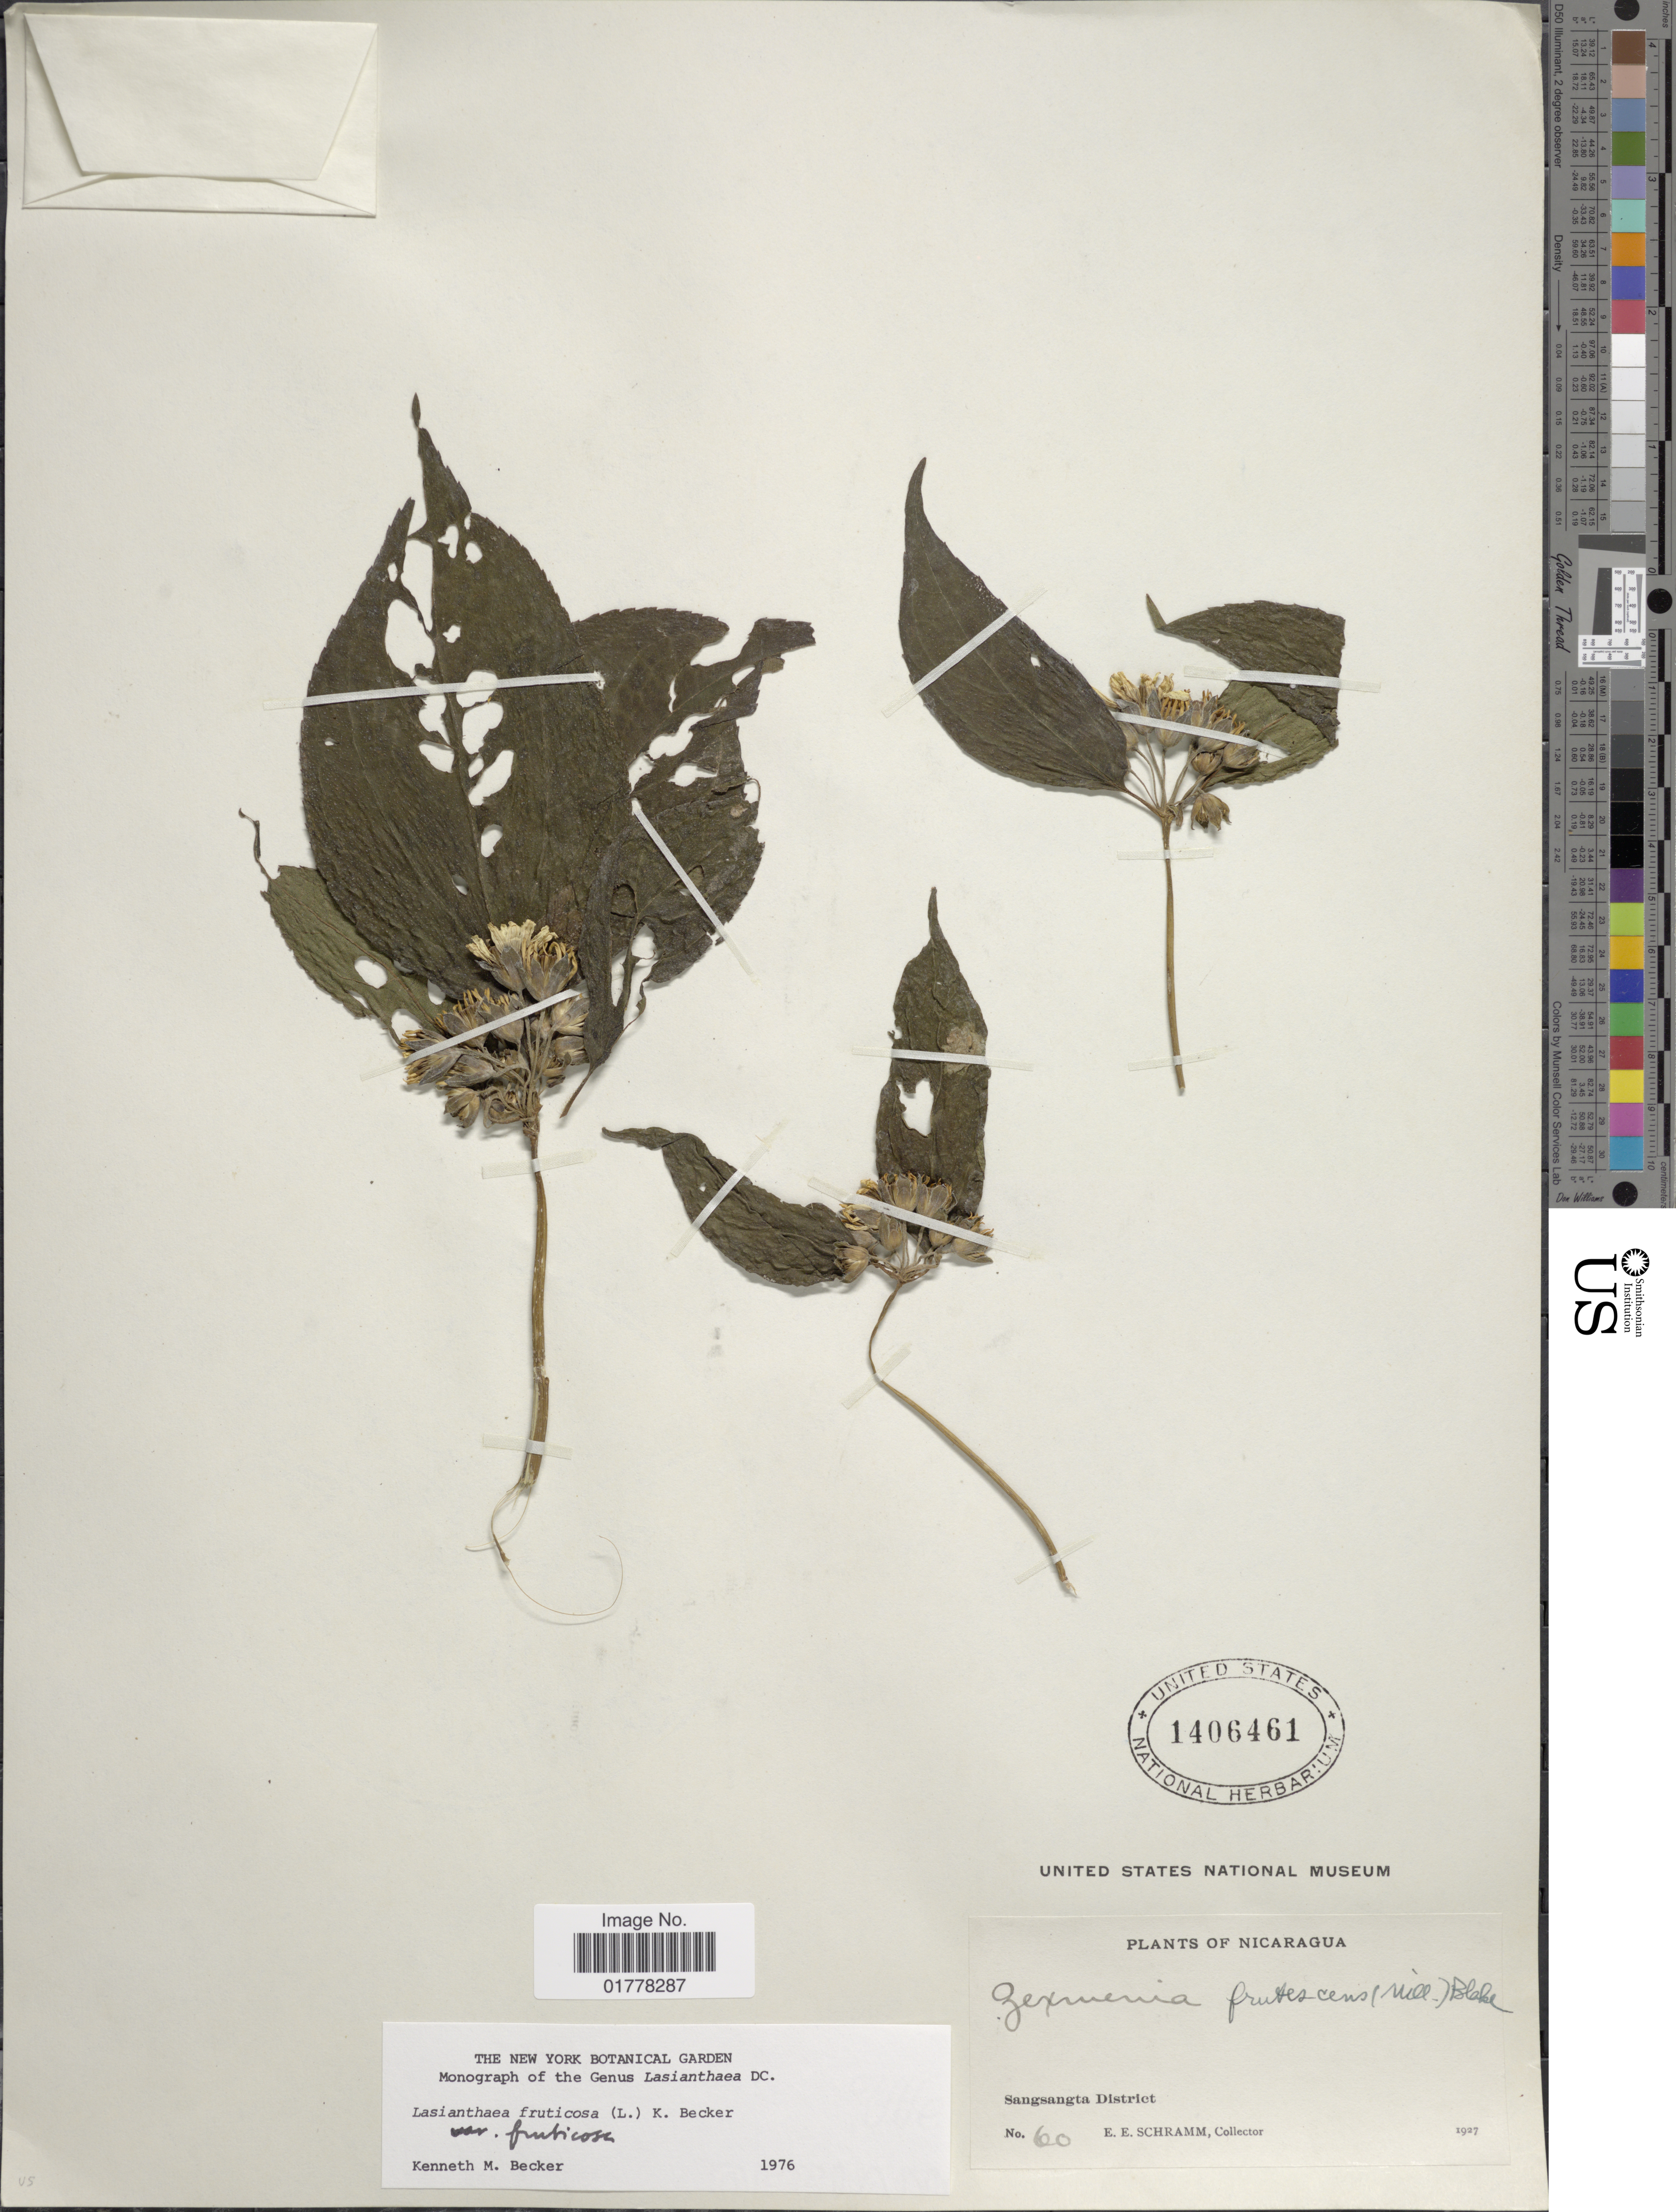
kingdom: Plantae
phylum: Tracheophyta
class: Magnoliopsida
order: Asterales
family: Asteraceae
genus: Lasianthaea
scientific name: Lasianthaea fruticosa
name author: (L.) K.M. Becker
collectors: E. Schramm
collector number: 60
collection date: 1927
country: Nigeria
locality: Sangsangta District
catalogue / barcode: US 1406461